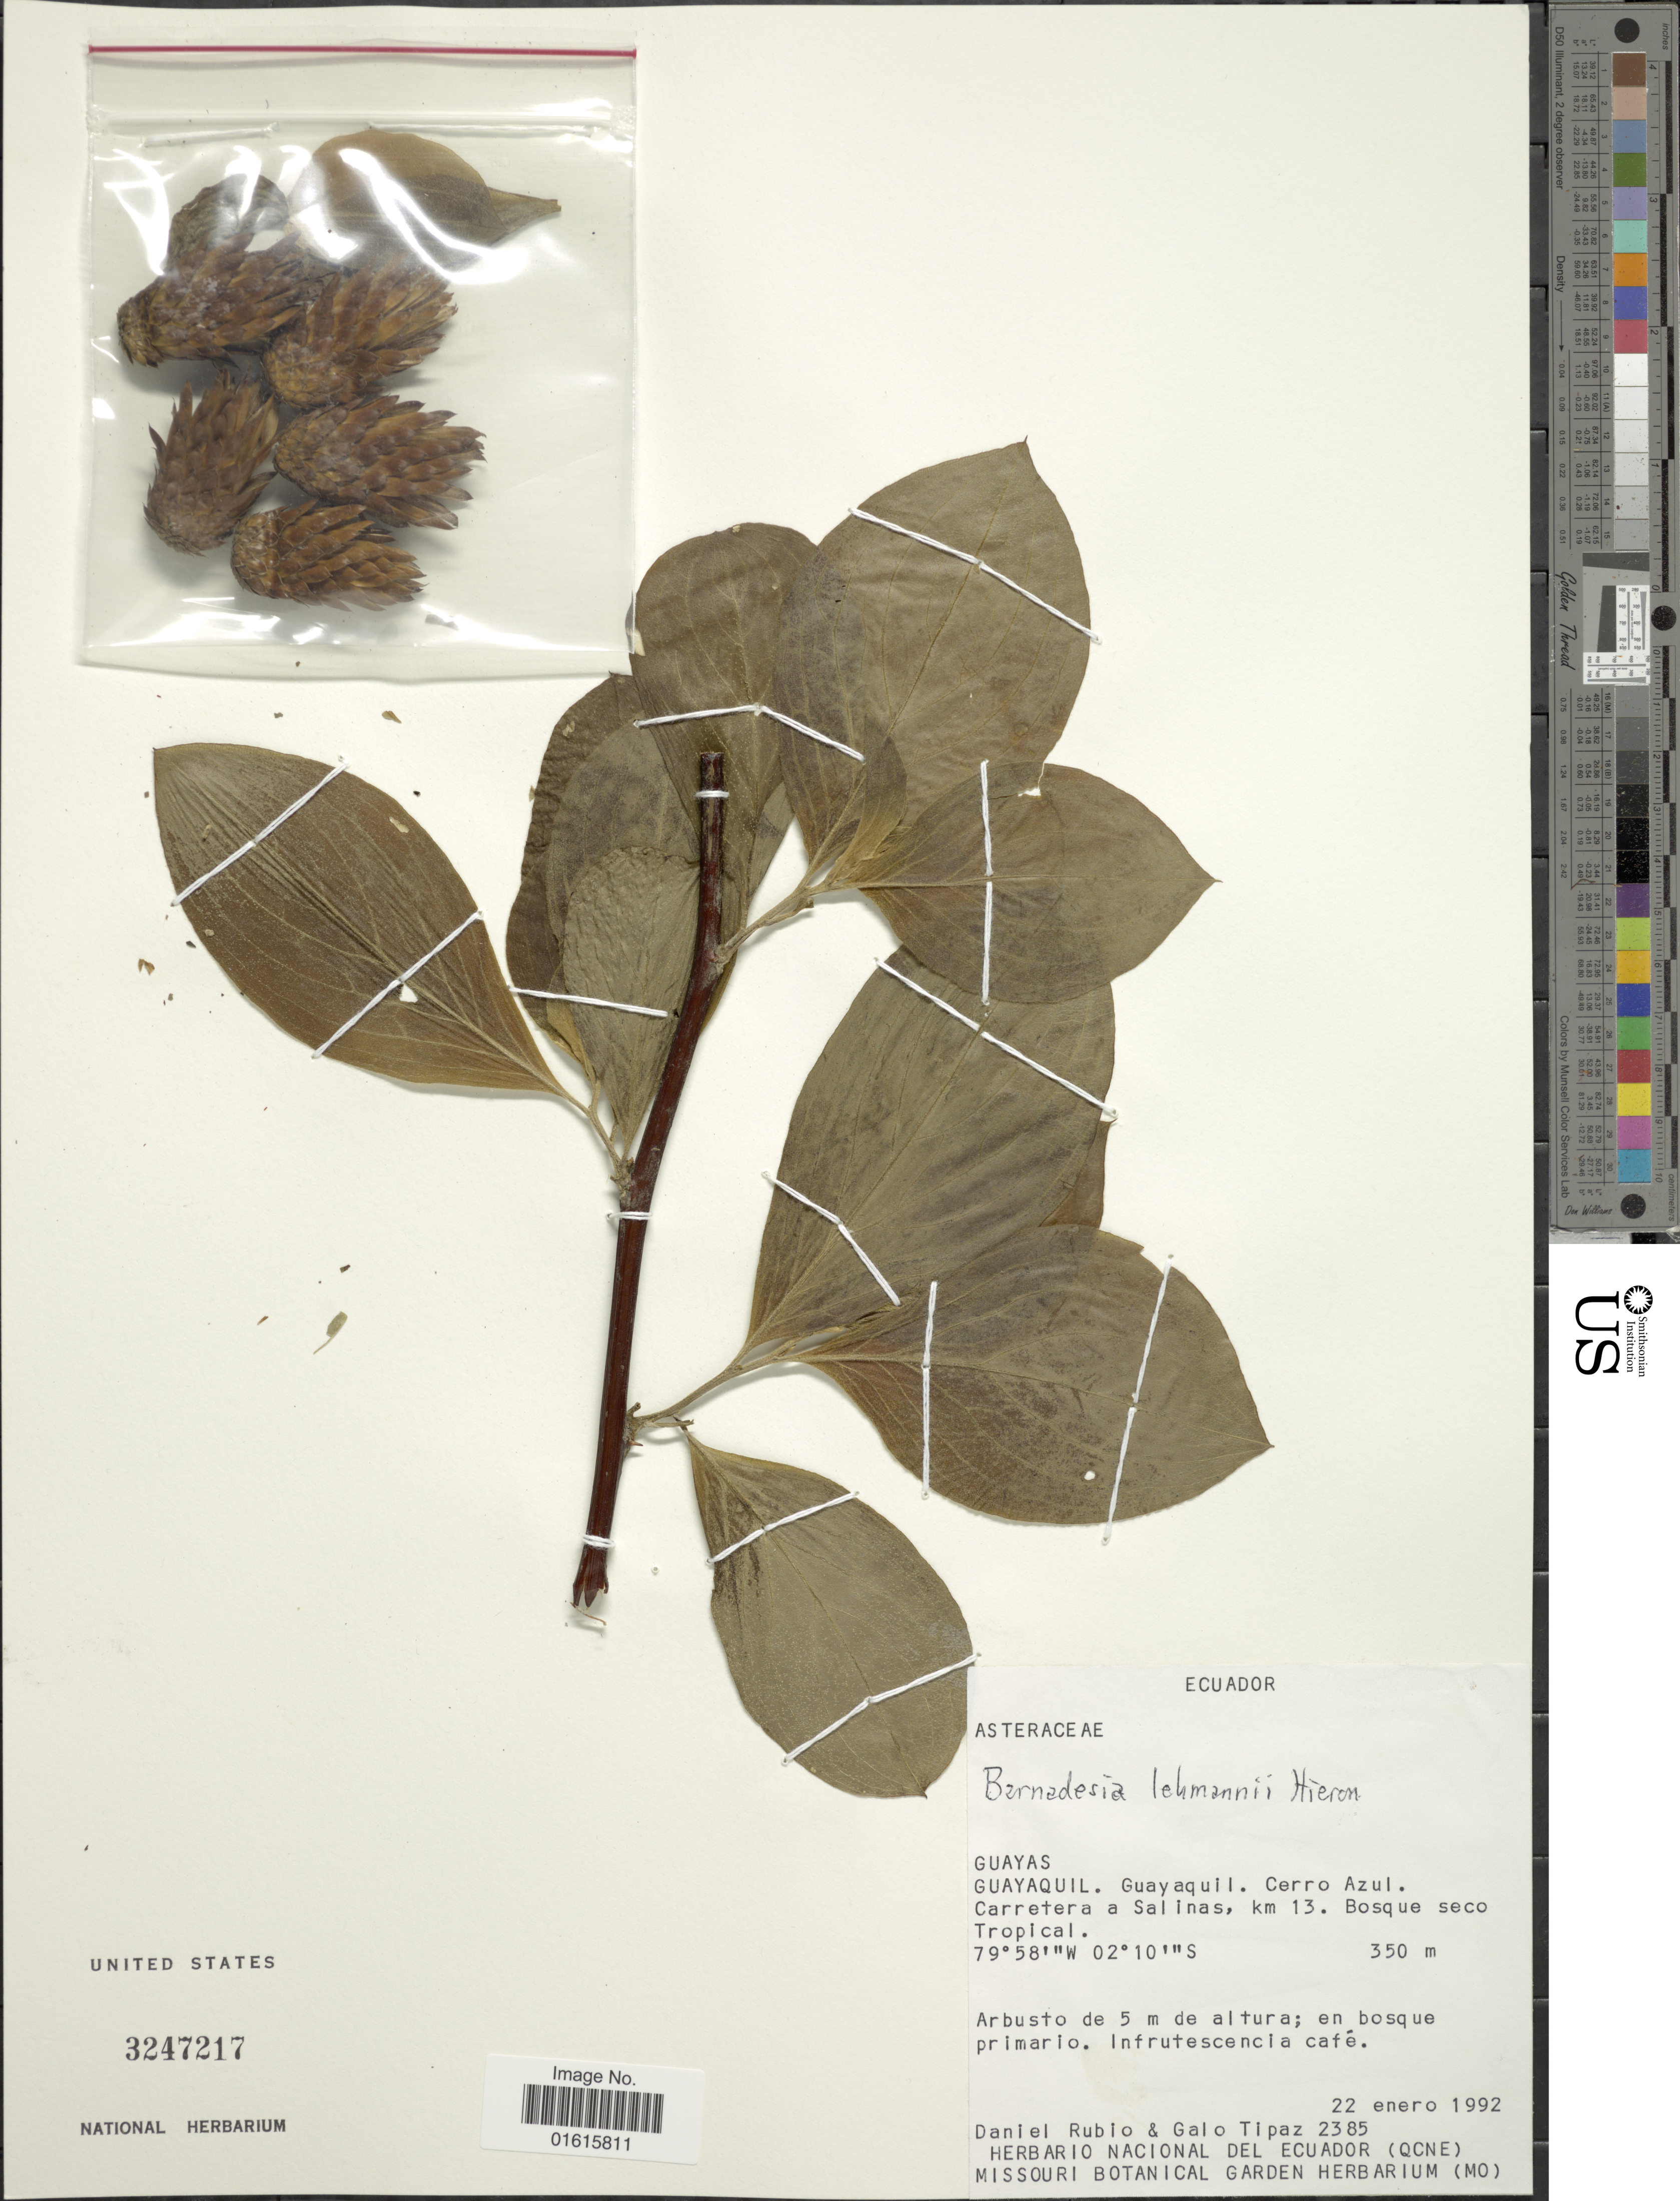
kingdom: Plantae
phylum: Tracheophyta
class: Magnoliopsida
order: Asterales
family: Asteraceae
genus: Barnadesia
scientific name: Barnadesia lehmannii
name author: Hieron.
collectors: D. Rubio & G. Tipaz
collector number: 2385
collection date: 1992-01-22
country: Ecuador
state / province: Guayas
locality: Guayaquil. Guayaquil. Cerro Azul. Carretera a Salinas, km 13. Bosque seco Tropical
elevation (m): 350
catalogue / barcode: US 3247217